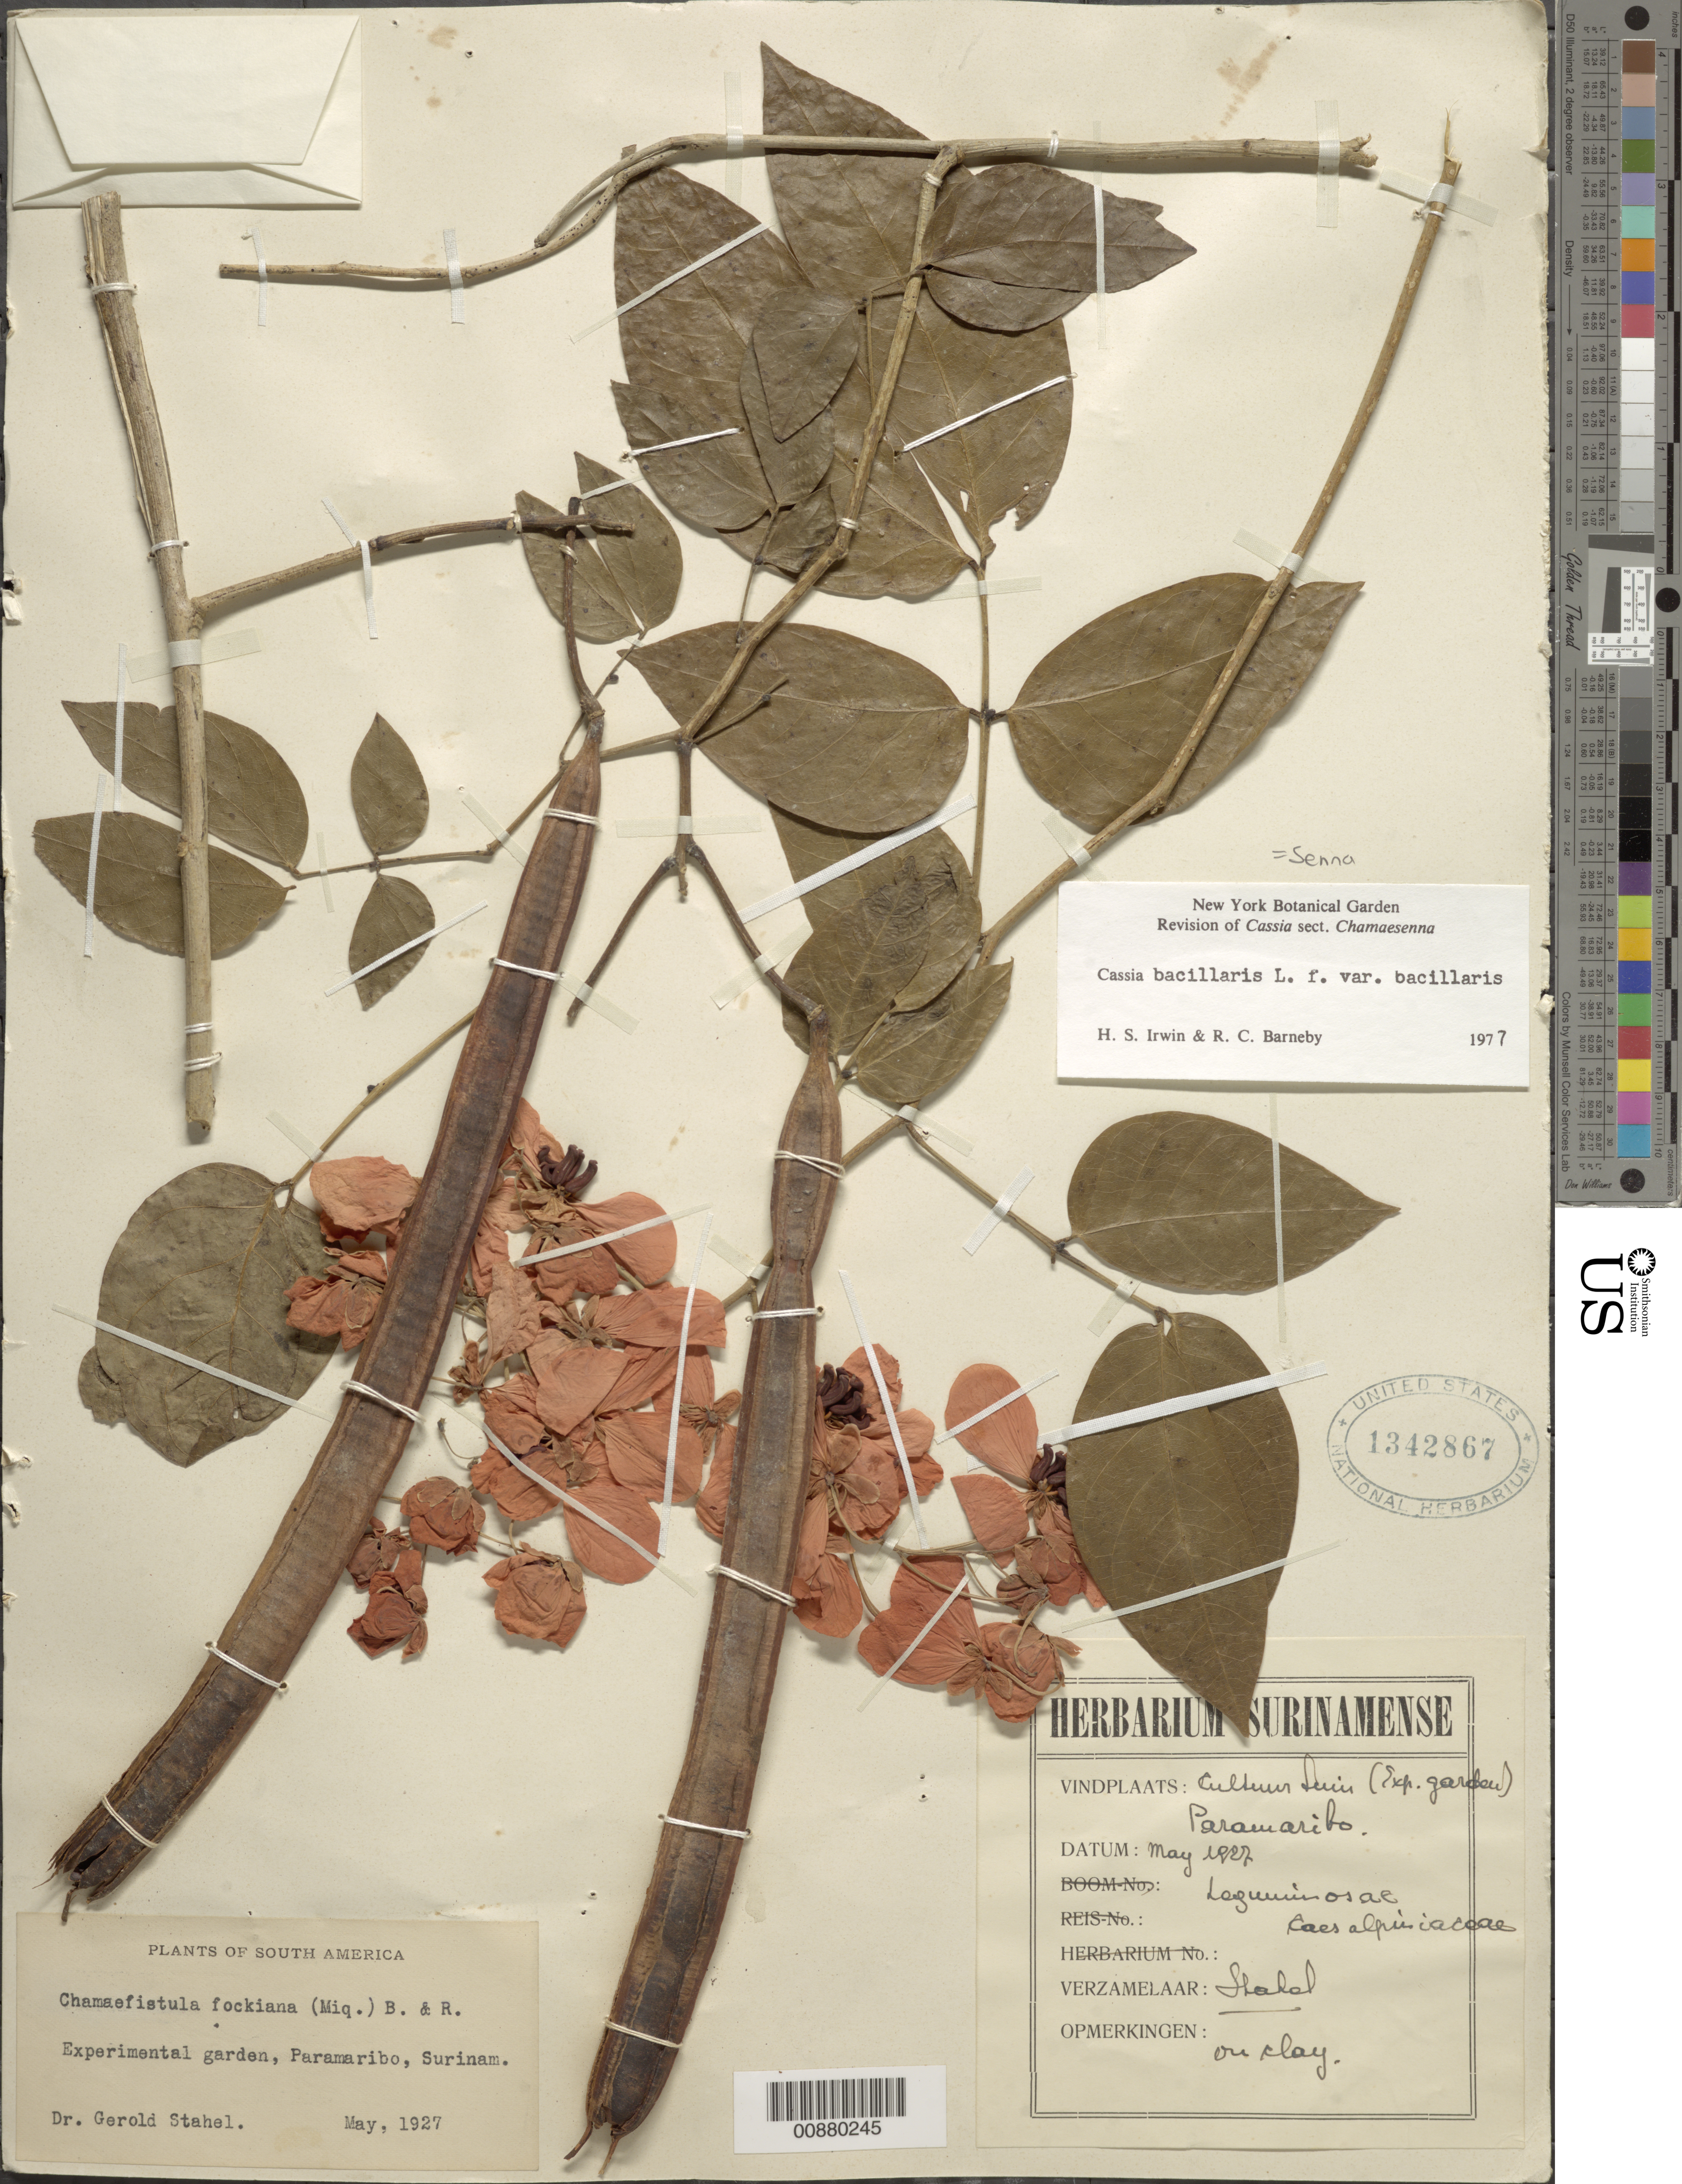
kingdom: Plantae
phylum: Tracheophyta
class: Magnoliopsida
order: Fabales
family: Fabaceae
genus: Senna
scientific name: Senna bacillaris var. bacillaris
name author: (L. f.) H.S. Irwin & Barneby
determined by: Irwin, H. S.; Barneby, R. C.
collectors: G. Stahel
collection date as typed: May-27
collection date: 1927-05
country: Suriname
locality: Paramaribo, Experimental Garden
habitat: Clay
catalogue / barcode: US 1342867